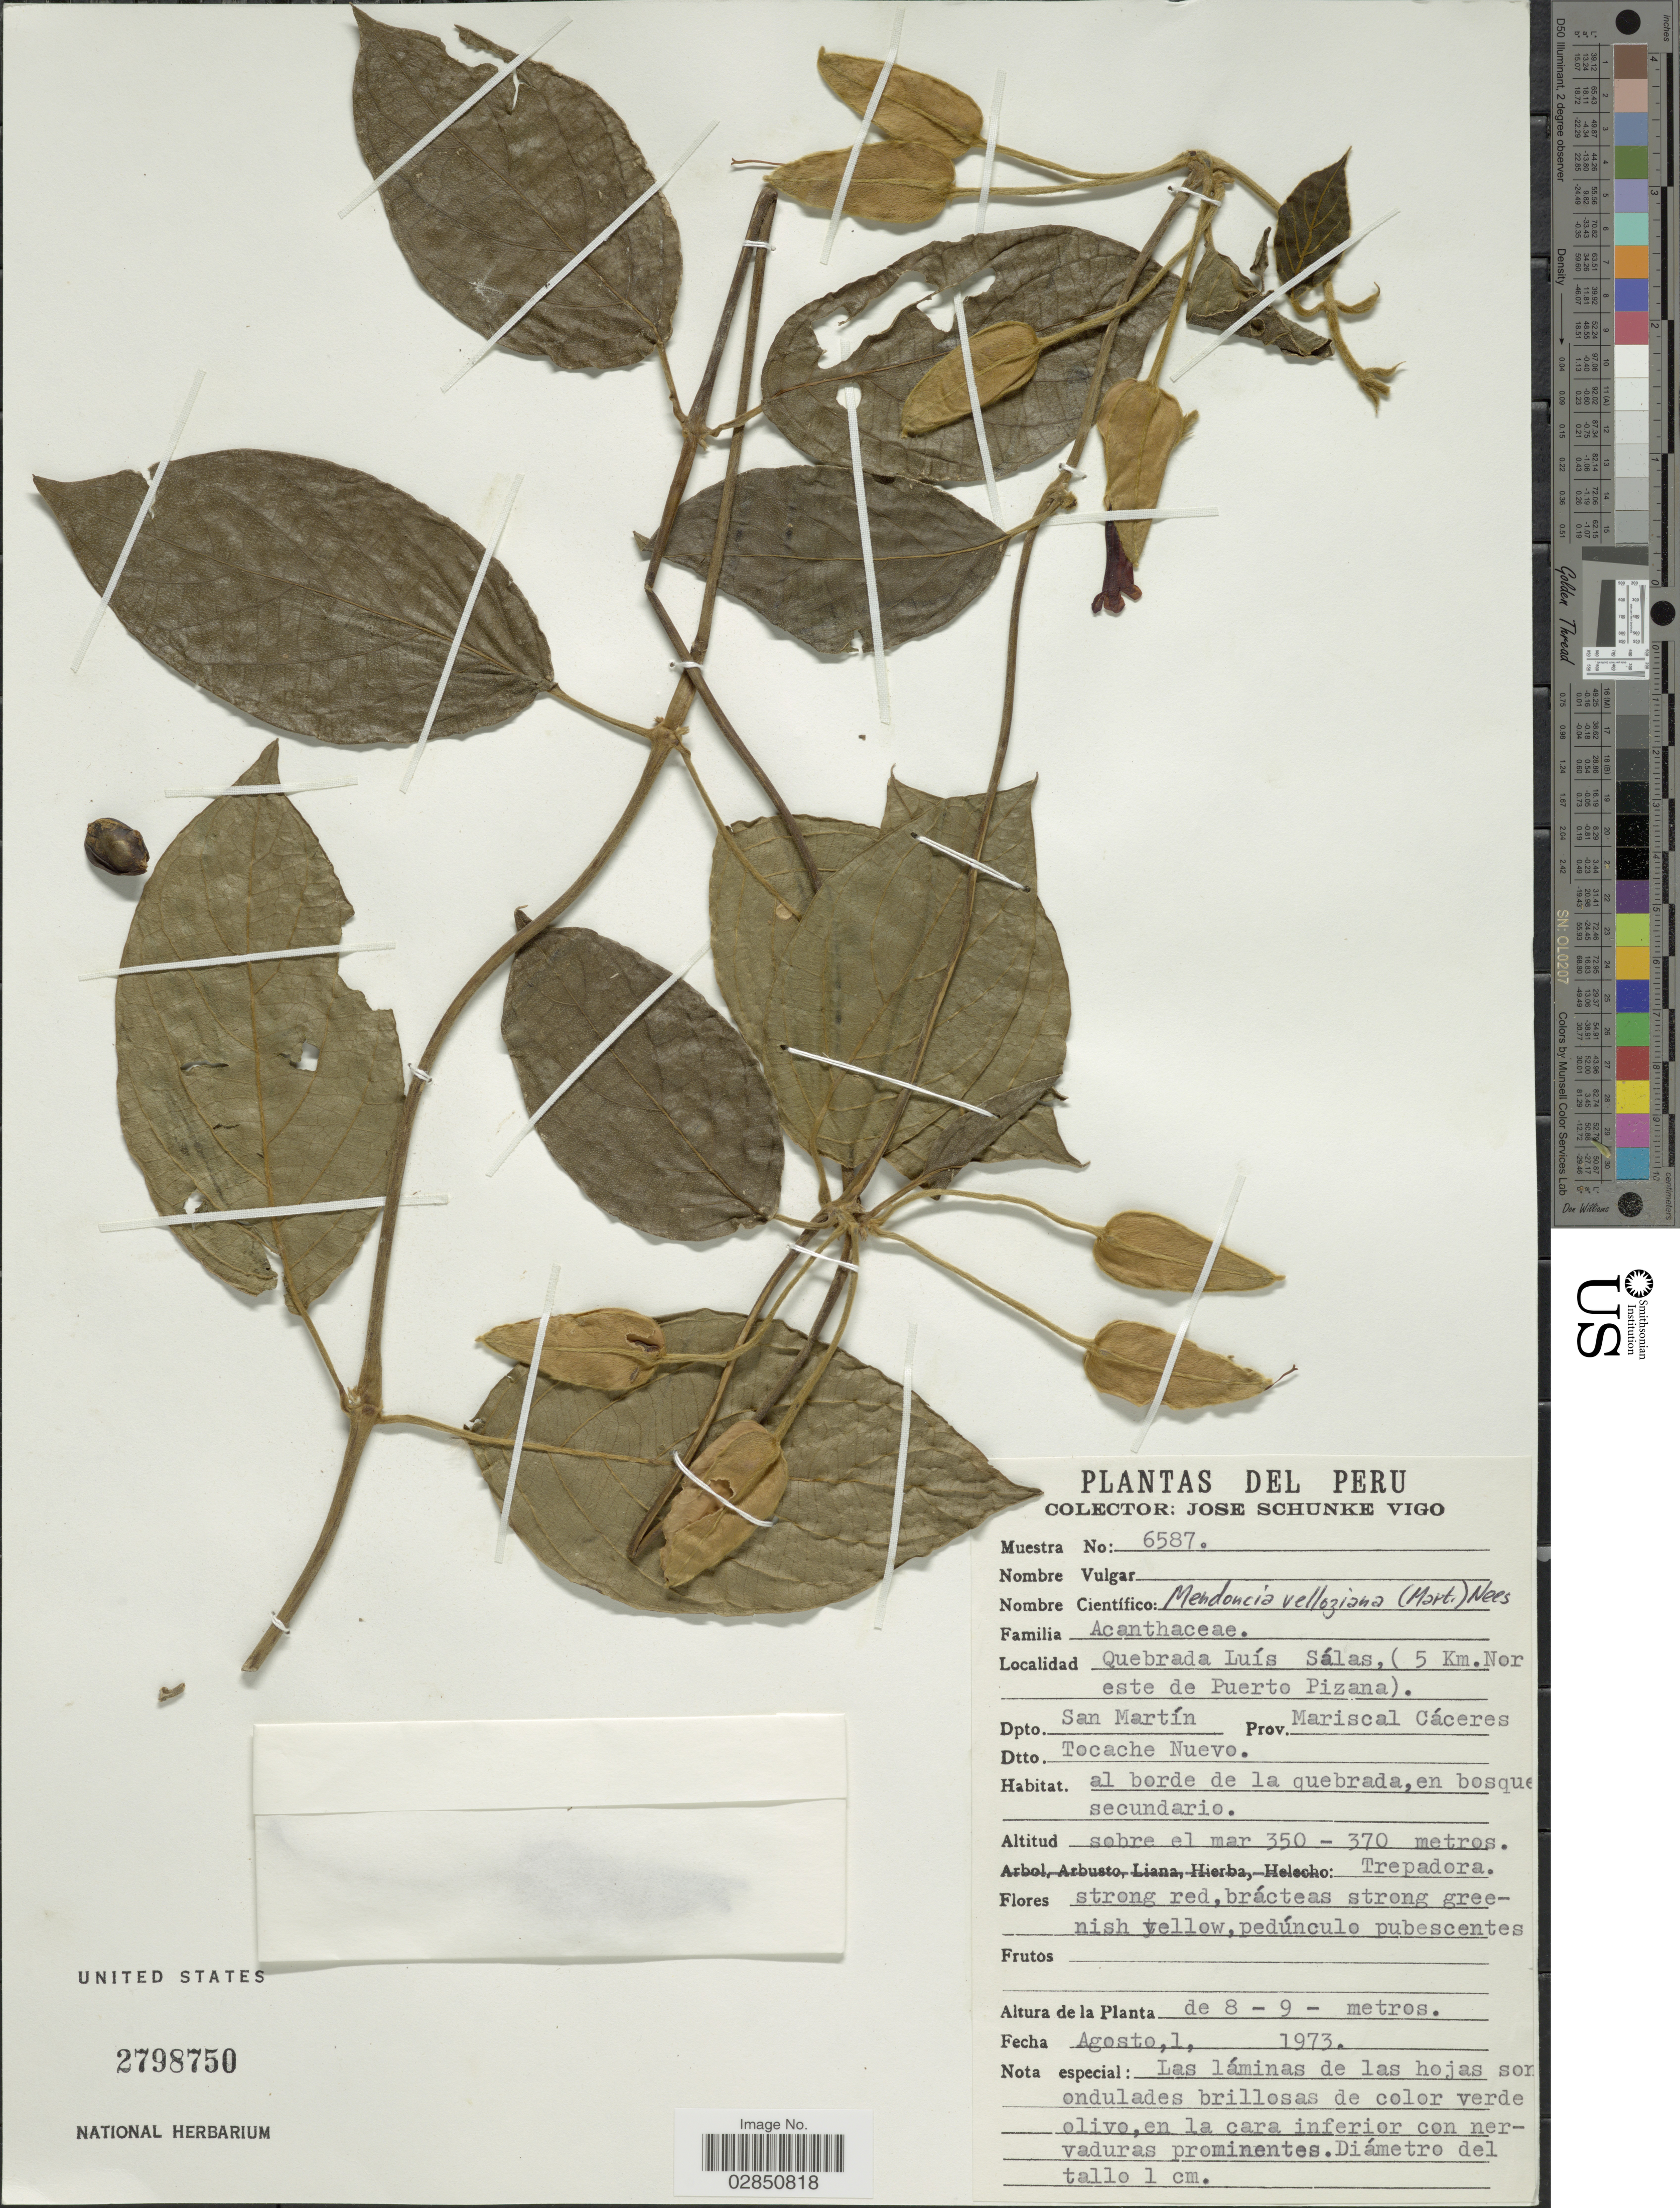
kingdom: Plantae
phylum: Tracheophyta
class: Magnoliopsida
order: Lamiales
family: Acanthaceae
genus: Mendoncia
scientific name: Mendoncia aspera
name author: (Ruiz & Pav.) Nees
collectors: J. Schunke Vigo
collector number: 6587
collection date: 1973-08-01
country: Peru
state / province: San Martín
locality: Quebrada Luís Sálas, ( 5 Km.Nor este de Puerto Pizana). Dpto. San Martín. Prov. Mariscal Cáceres.. Dtto. Tocache Nuevo.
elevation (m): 350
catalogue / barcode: US 2798750